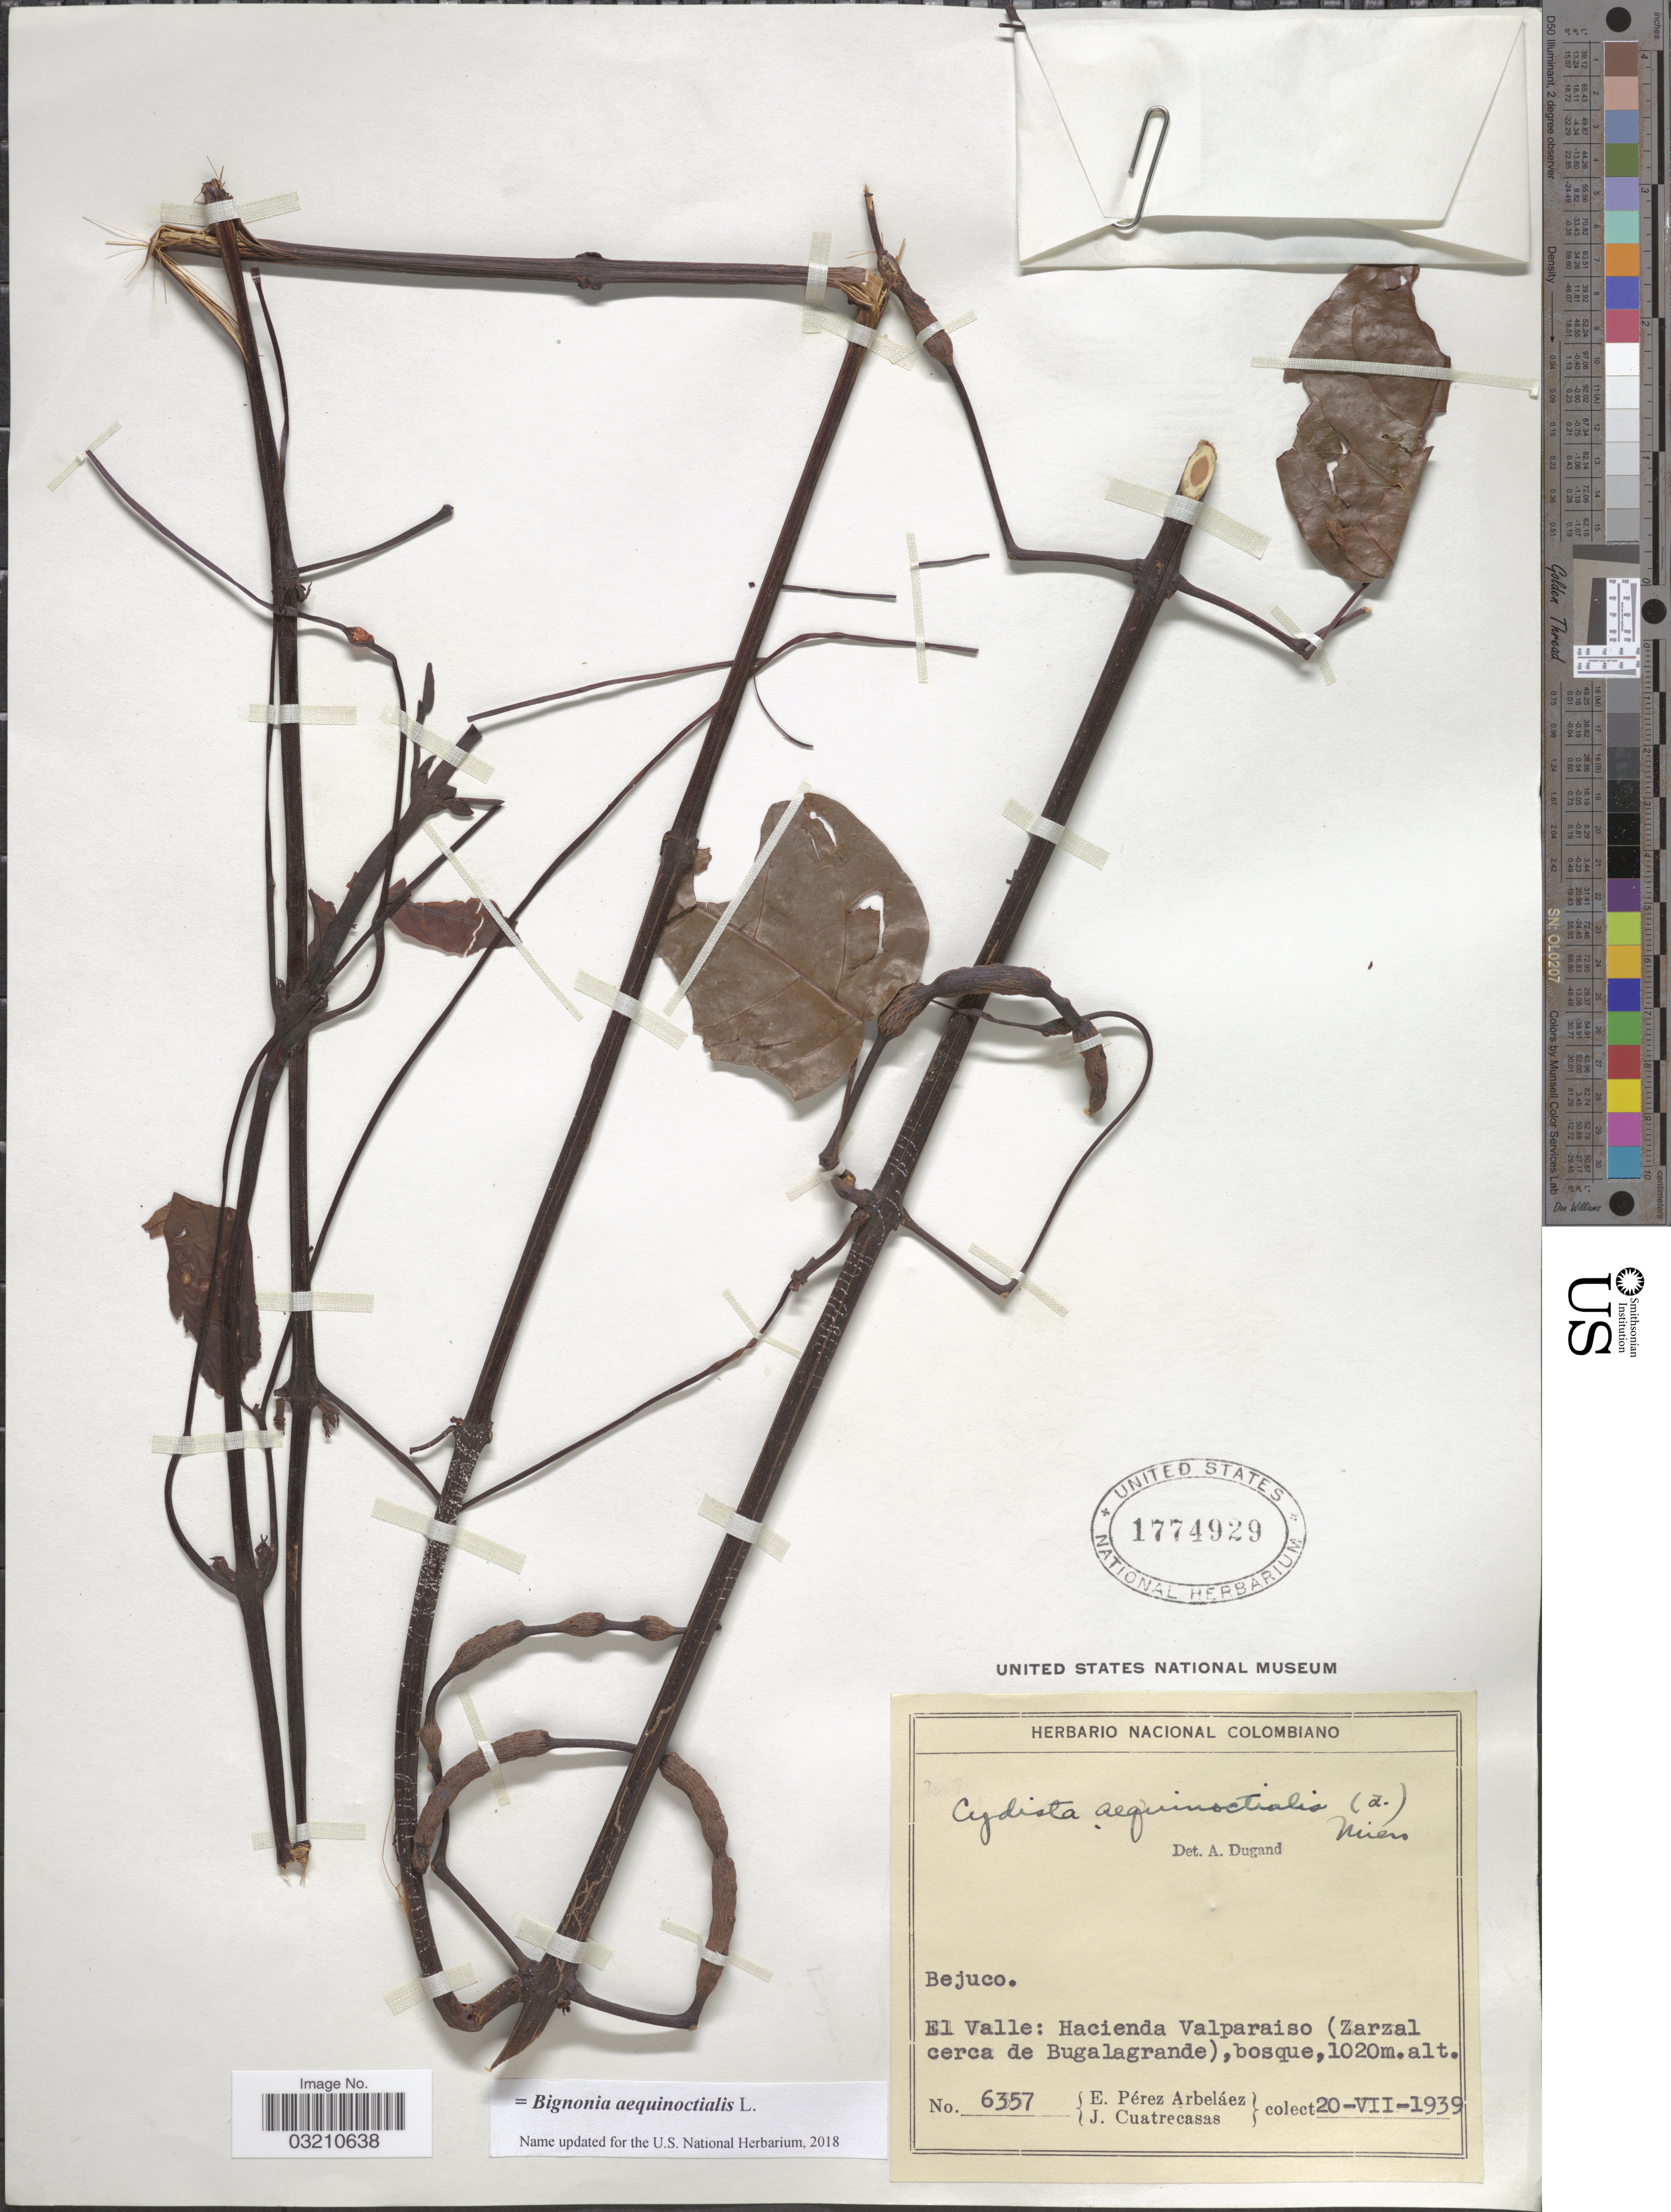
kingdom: Plantae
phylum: Tracheophyta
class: Magnoliopsida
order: Lamiales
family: Bignoniaceae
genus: Bignonia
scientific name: Bignonia aequinoctialis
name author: L.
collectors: E. Pérez Arbeláez & J. Cuatrecasas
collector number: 6357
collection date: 1939-07-20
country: Colombia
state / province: Valle del Cauca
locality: El Valle: Hacienda Valparaiso (zarzal cerca de Bugalagrande).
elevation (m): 1020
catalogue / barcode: US 1774929